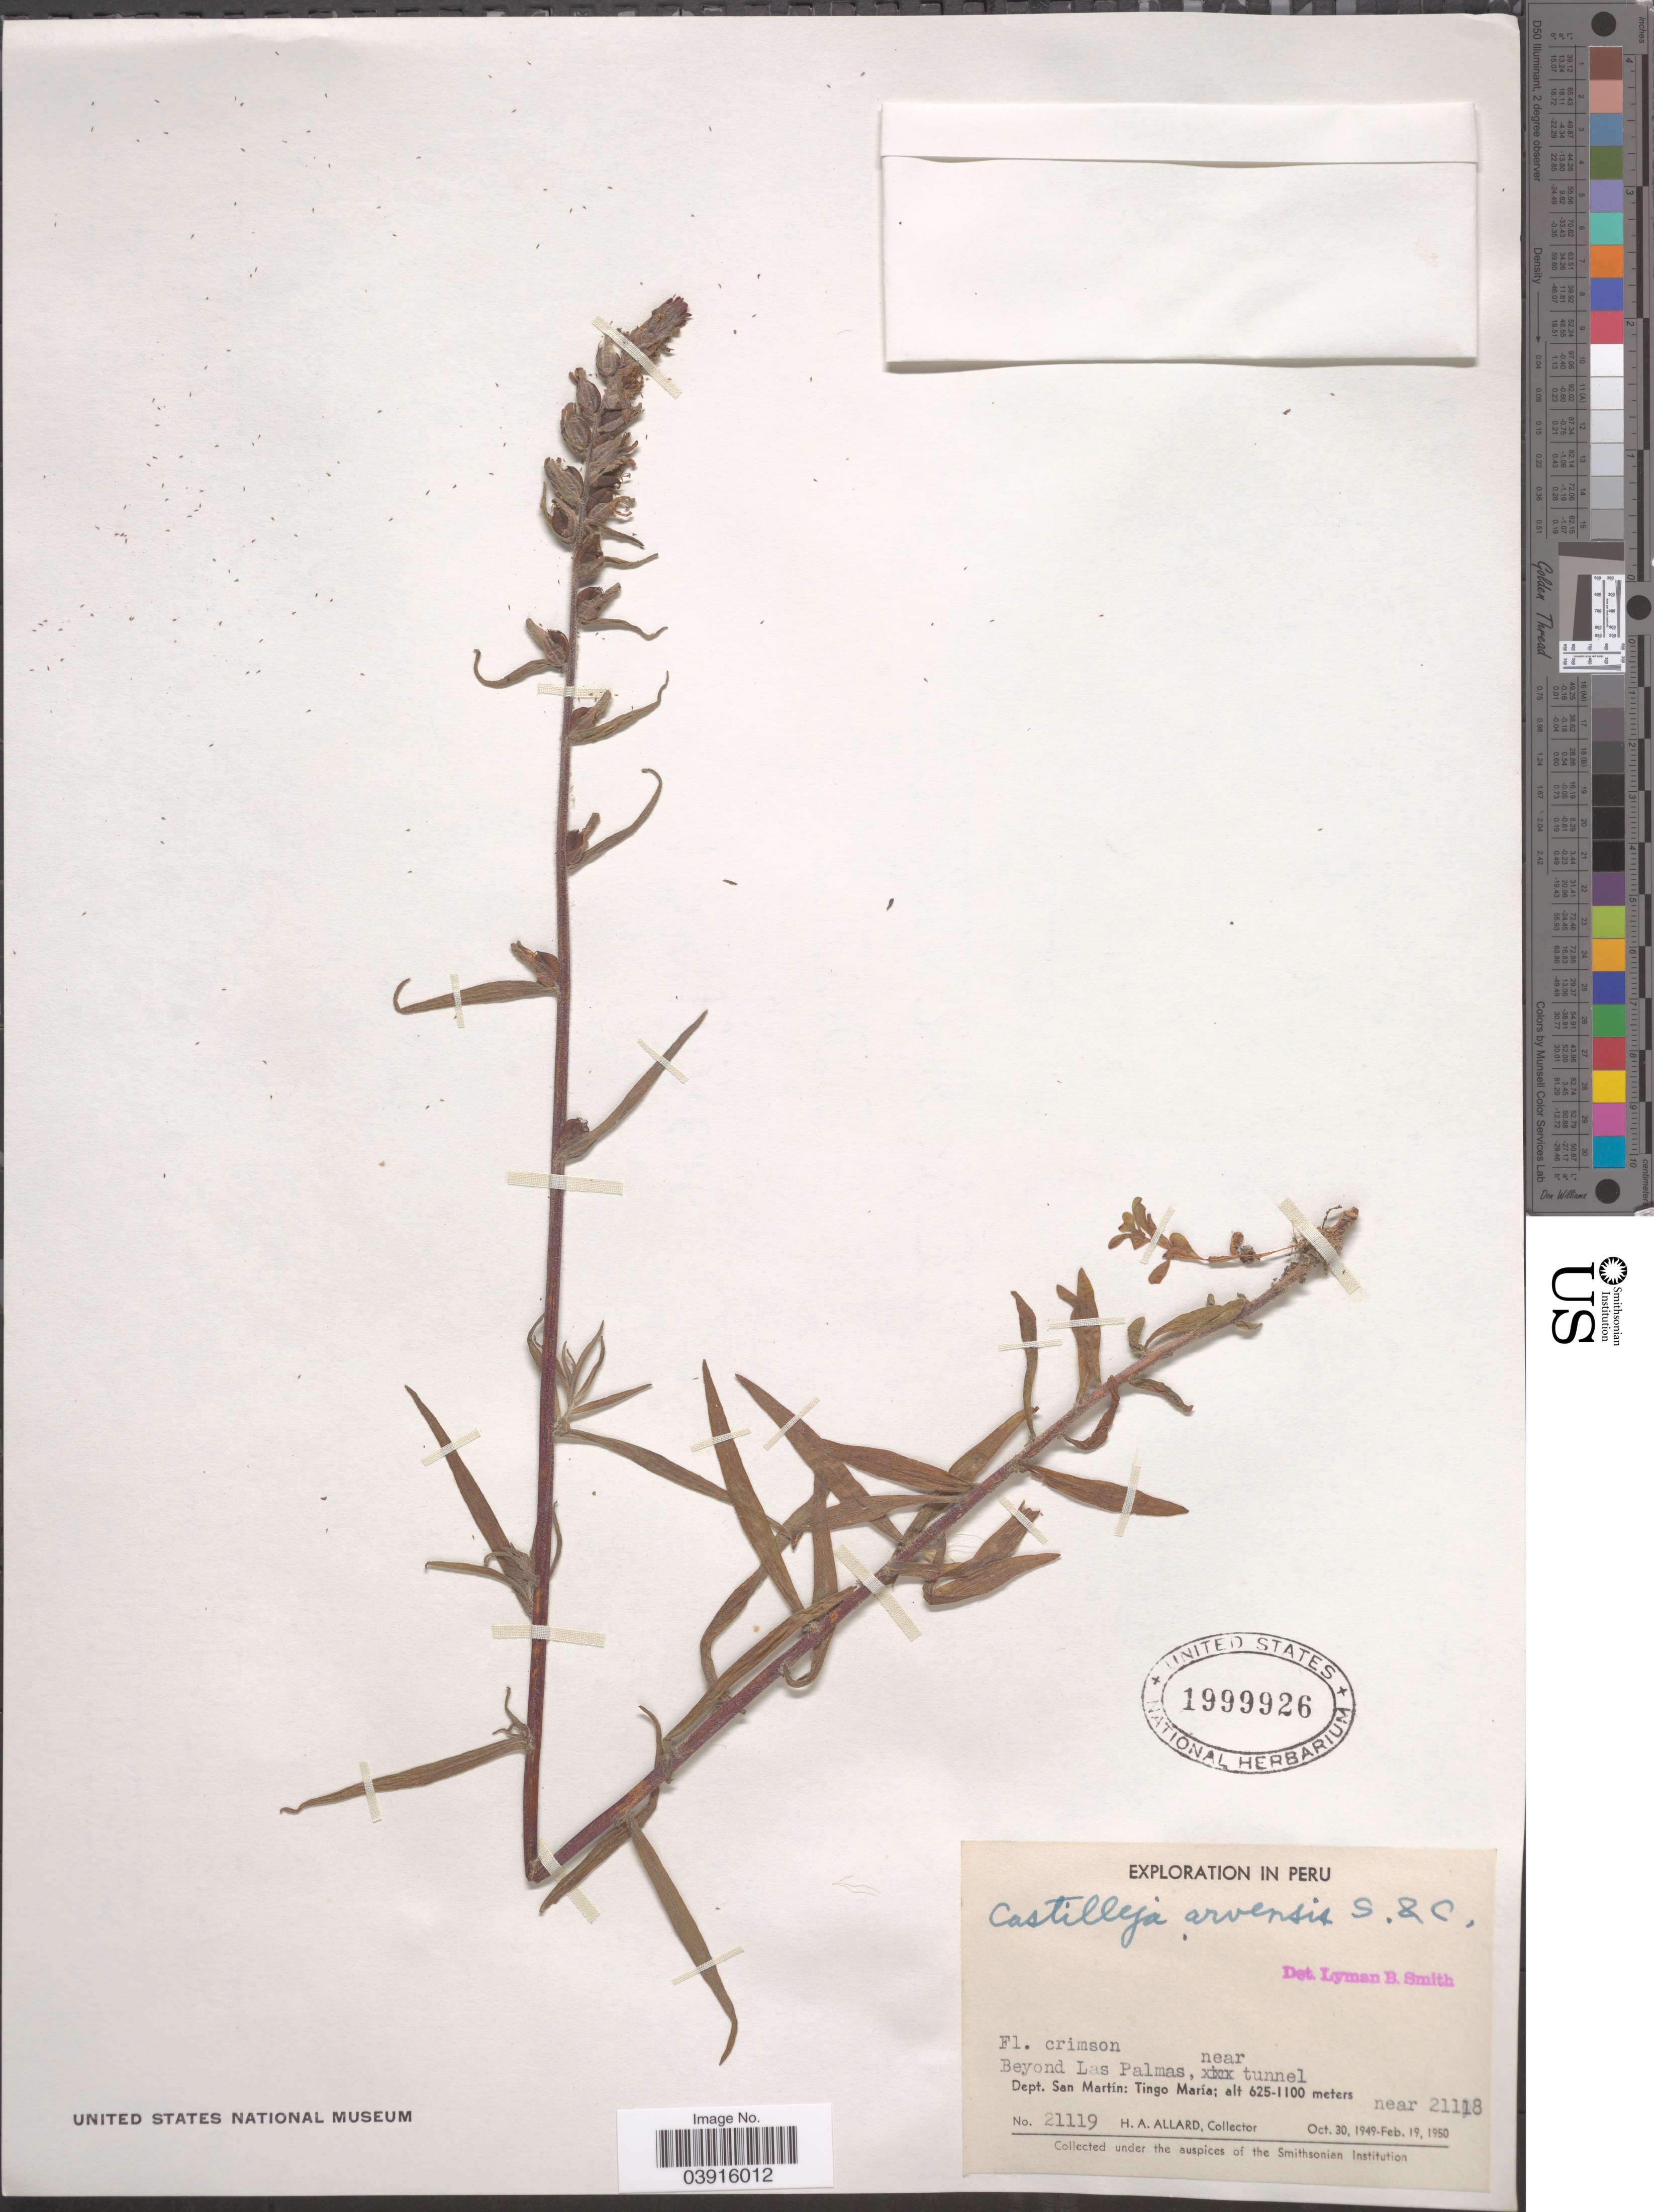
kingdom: Plantae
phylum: Tracheophyta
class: Magnoliopsida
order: Lamiales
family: Orobanchaceae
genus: Castilleja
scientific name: Castilleja arvensis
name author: Schltdl. & Cham.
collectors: H. A. Allard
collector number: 2119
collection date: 1949-10-30/1950-02-19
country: Peru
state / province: San Martín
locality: Beyond Las Palmas, near tunnel. Dept. San Martín: Tingo María.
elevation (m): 625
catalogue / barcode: US 1999926